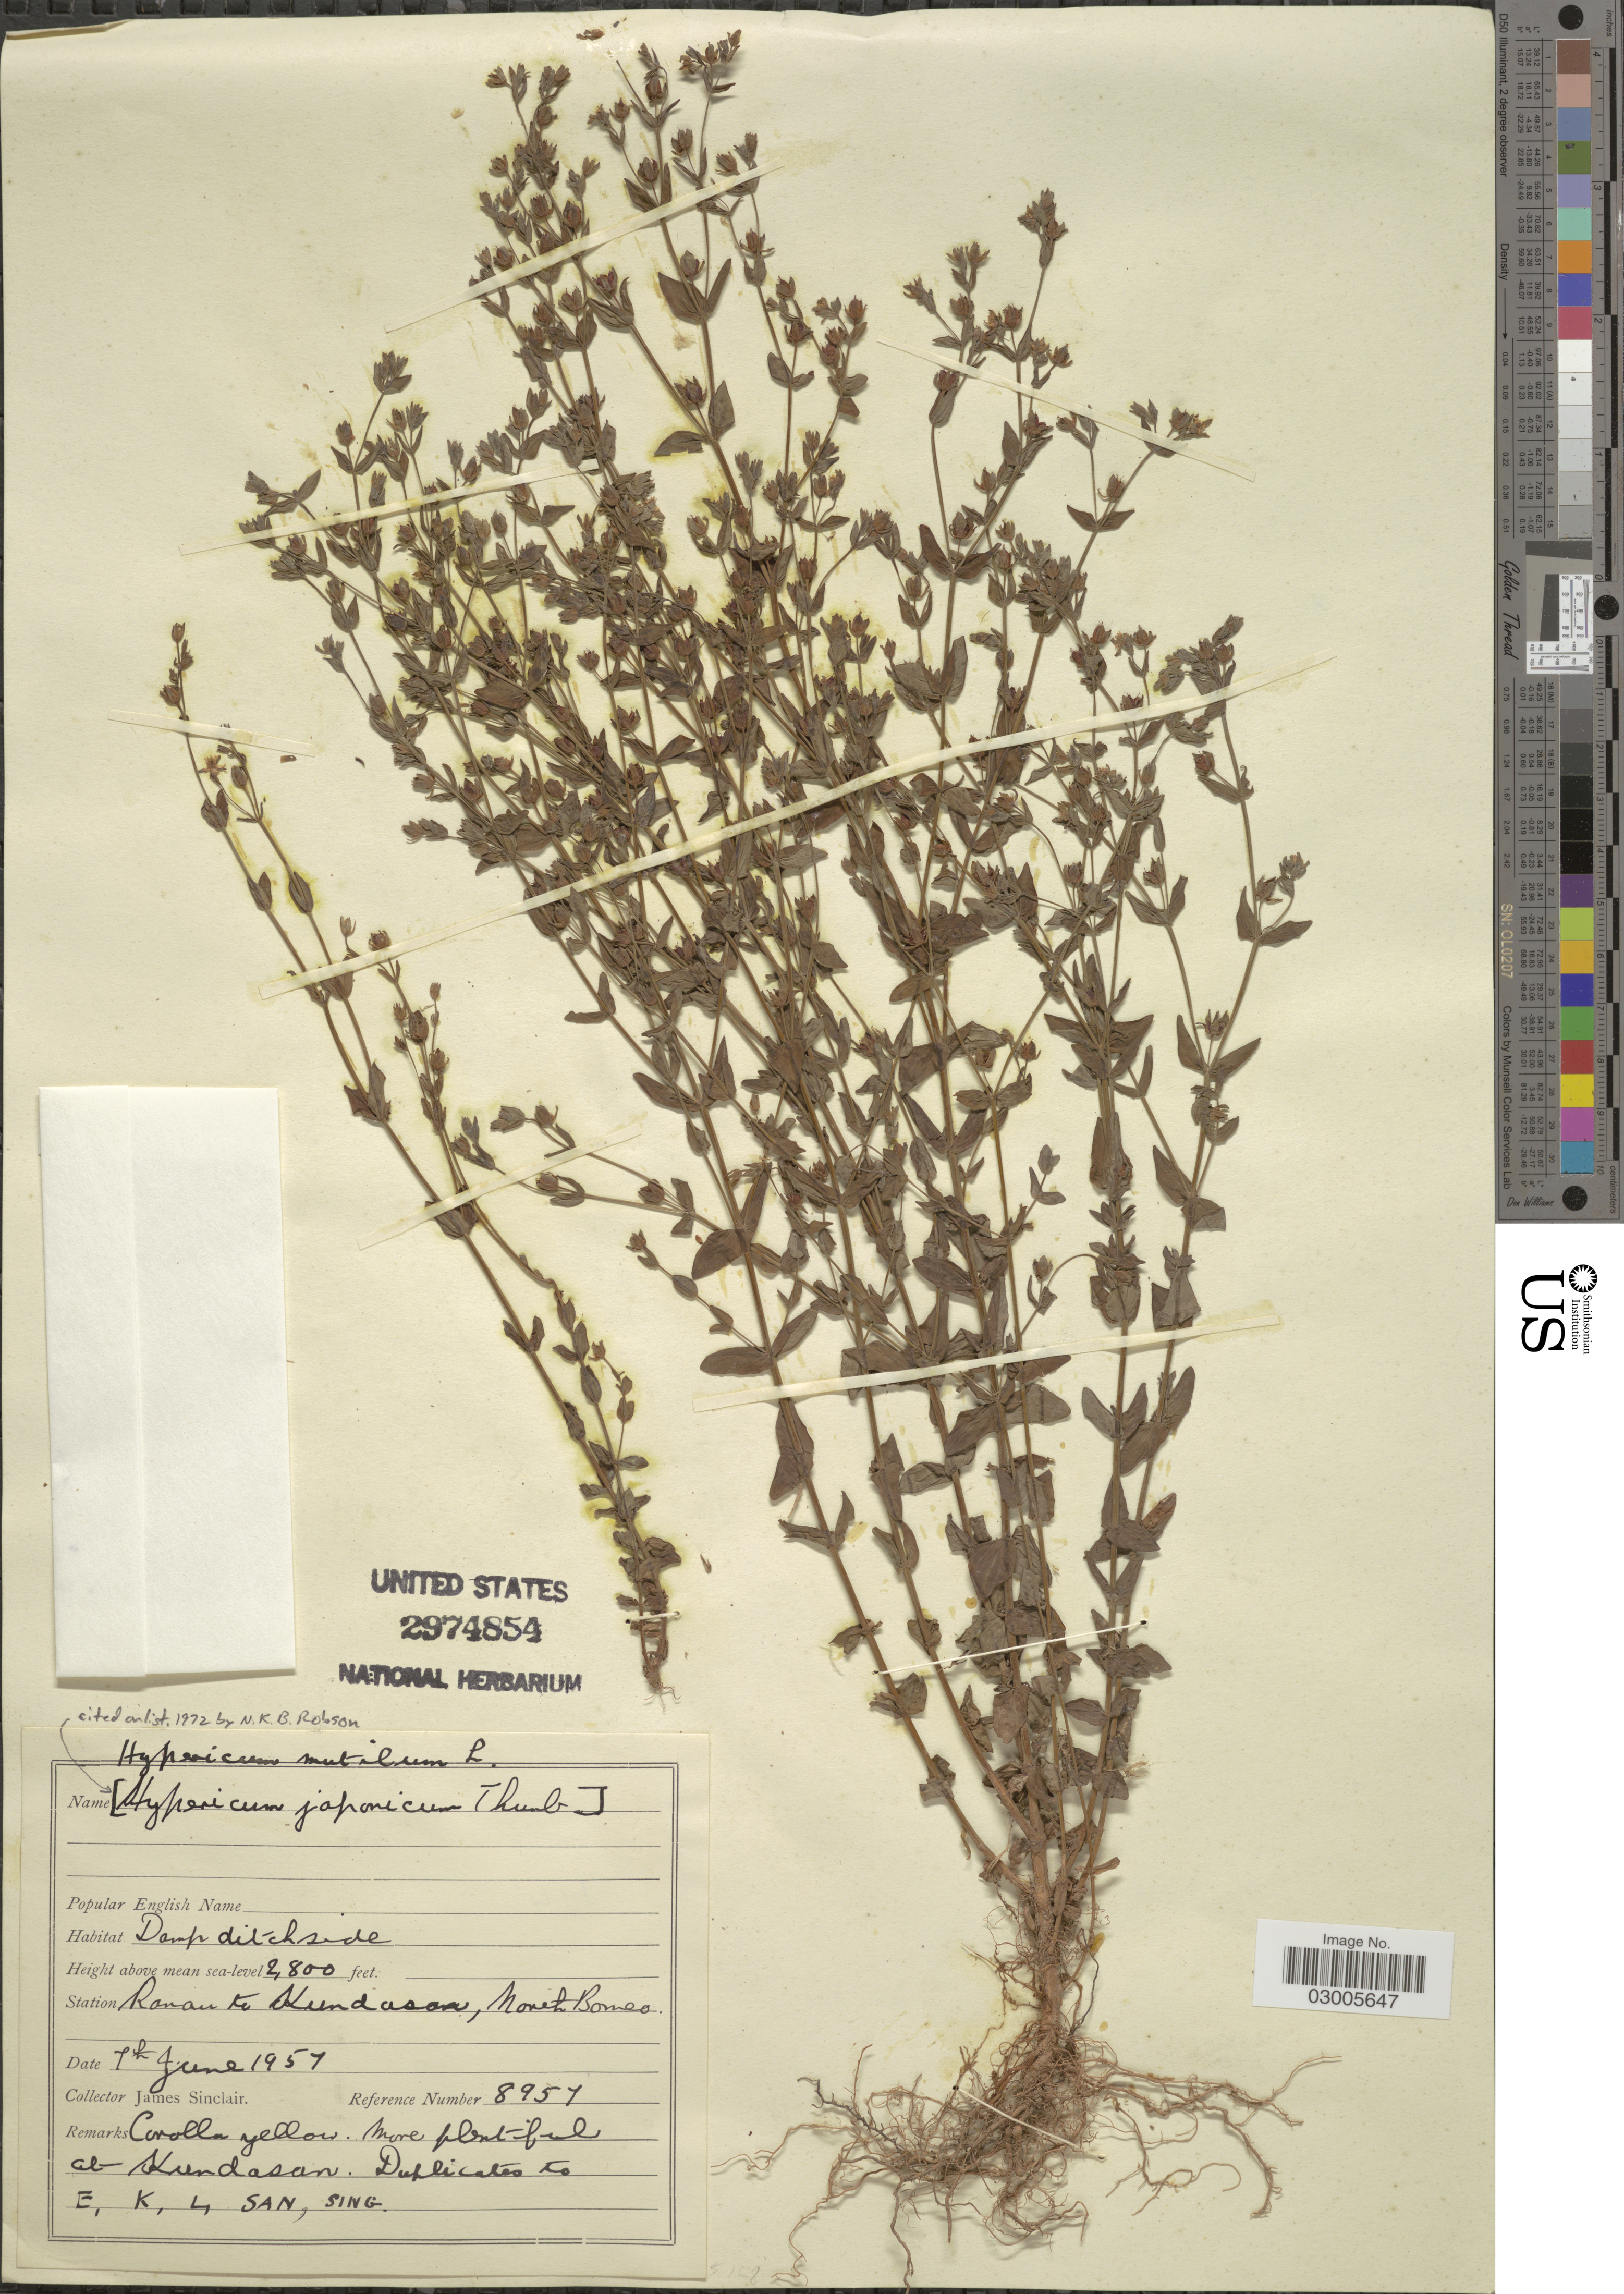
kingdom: Plantae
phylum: Tracheophyta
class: Magnoliopsida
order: Malpighiales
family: Hypericaceae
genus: Hypericum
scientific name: Hypericum japonicum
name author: Thunb.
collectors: J. Sinclair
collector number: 8957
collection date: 1957-06-07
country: Malaysia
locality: Station Ranau to Kundasan, North Borneo.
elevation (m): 853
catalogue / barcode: US 2974854